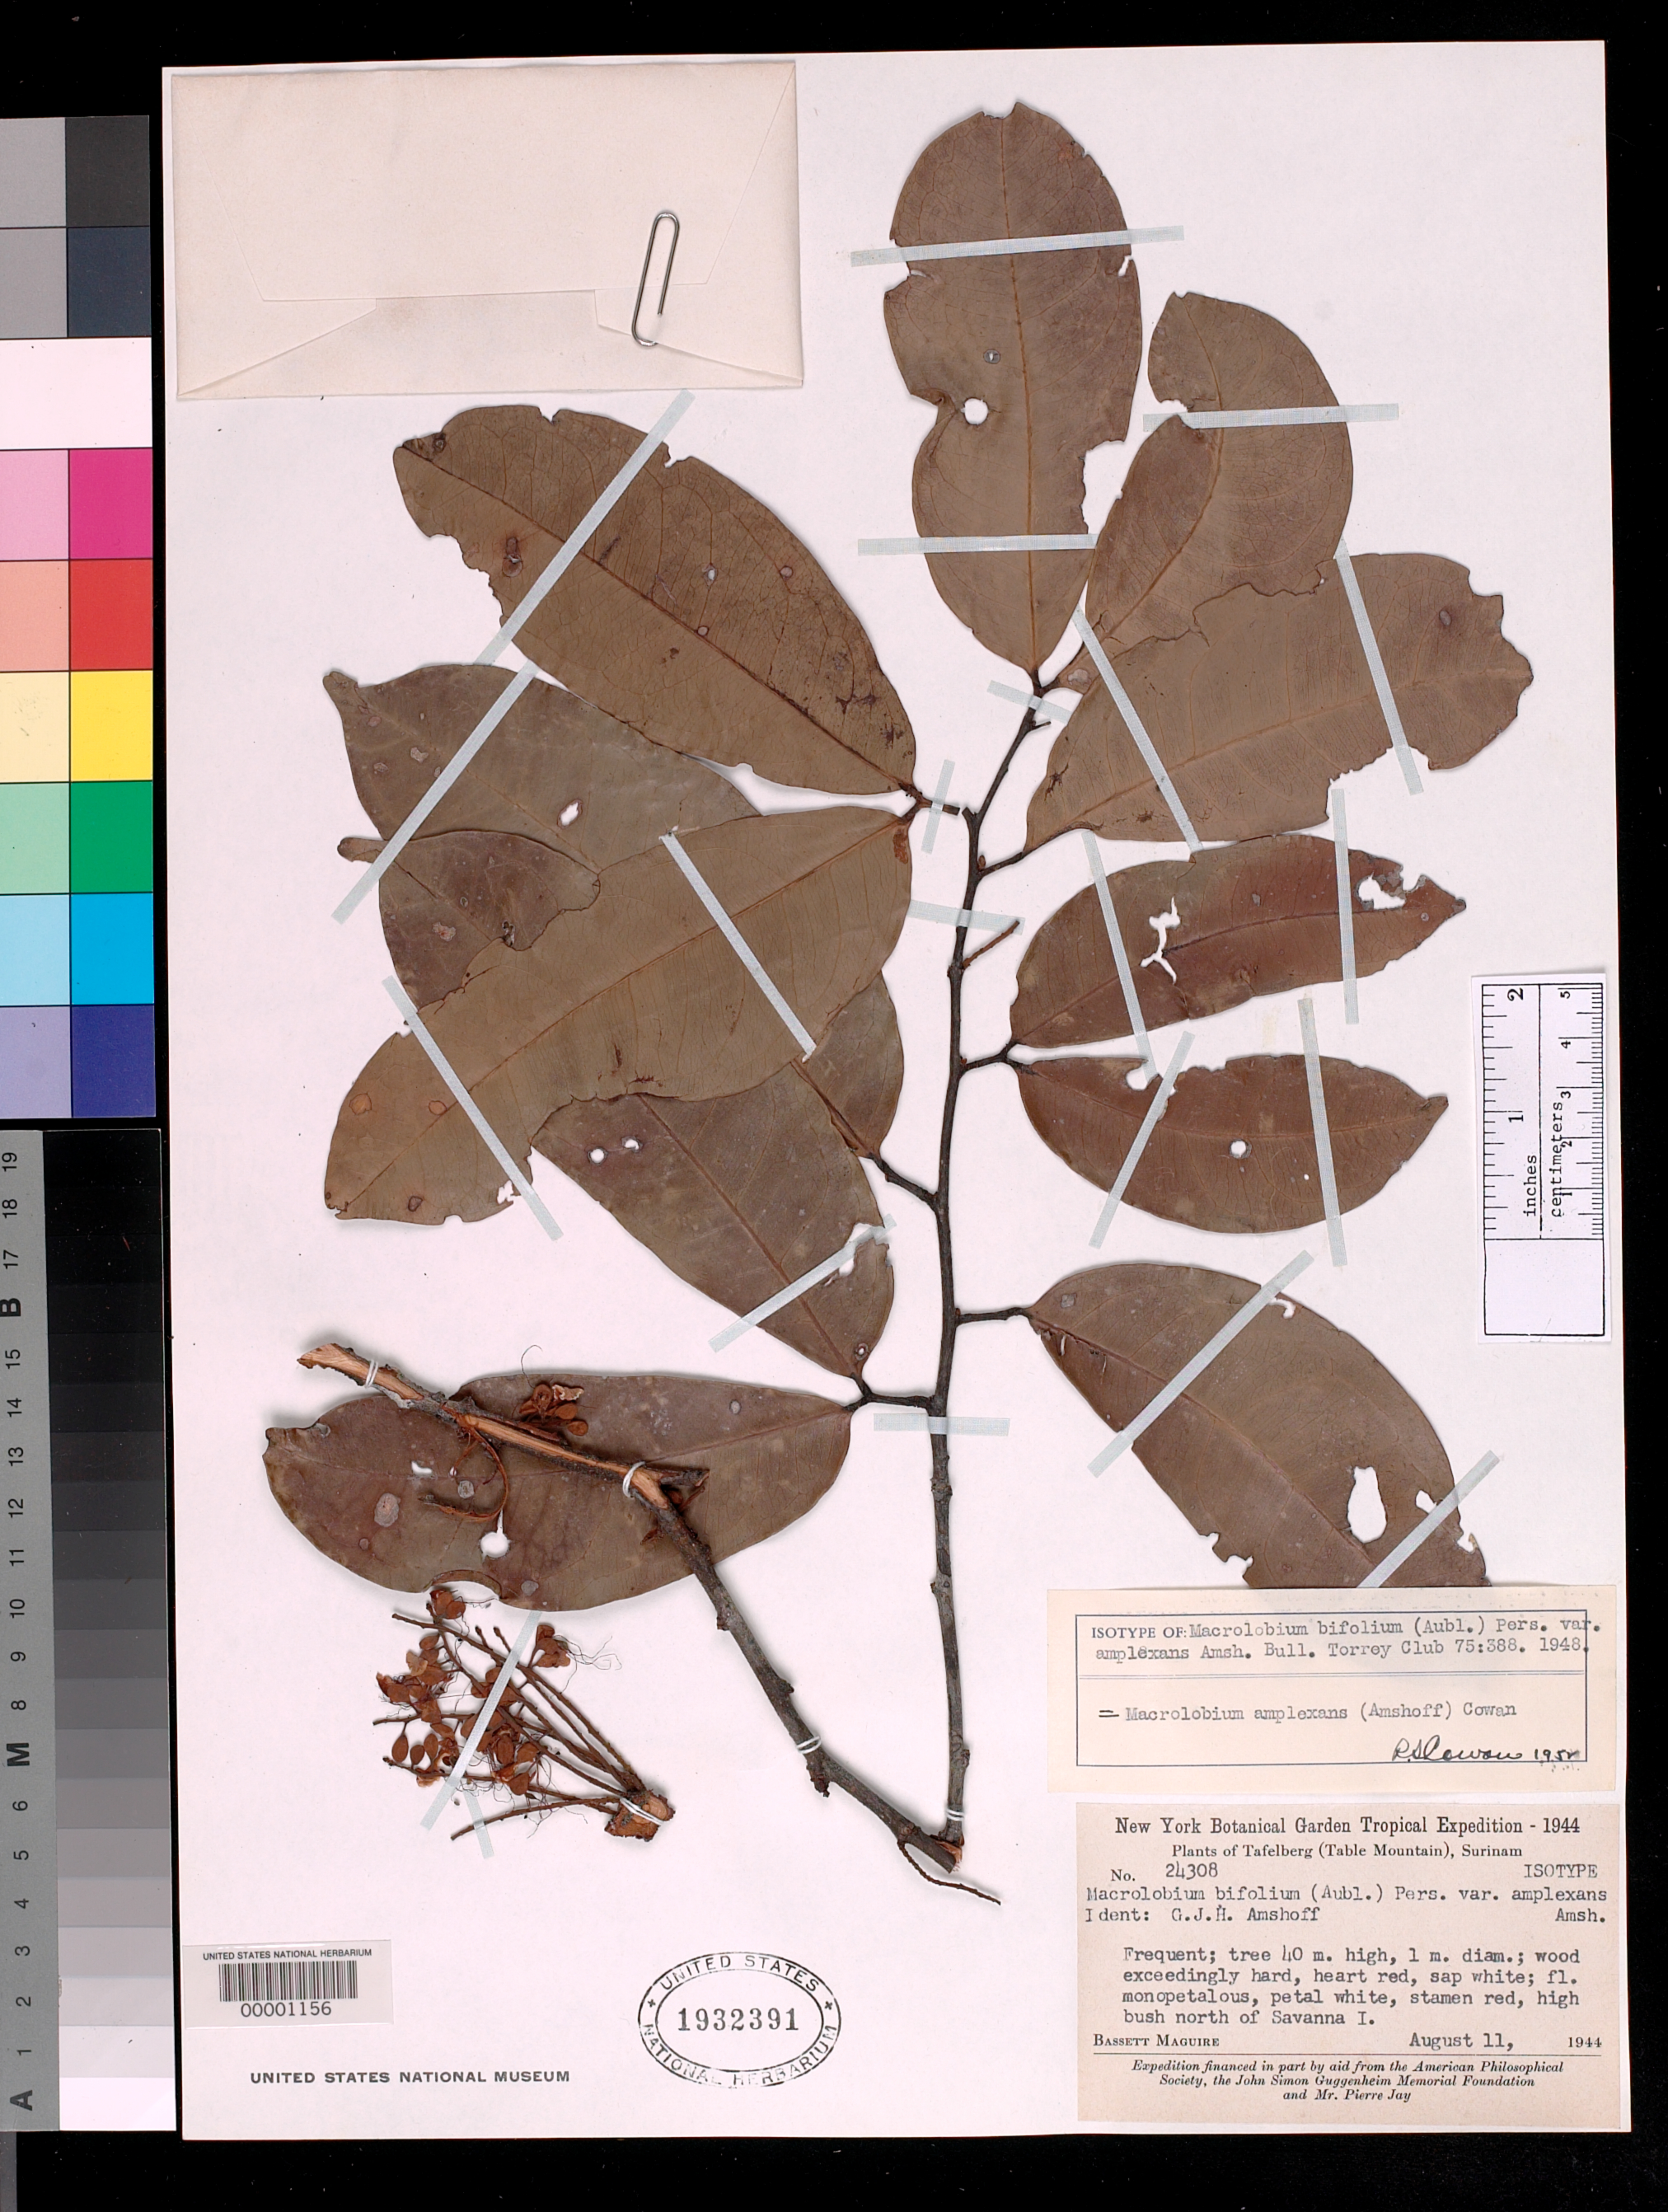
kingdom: Plantae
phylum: Tracheophyta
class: Magnoliopsida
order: Fabales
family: Fabaceae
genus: Macrolobium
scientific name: Macrolobium bifolium var. amplexans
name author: Amshoff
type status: Isotype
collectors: B. Maguire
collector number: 24308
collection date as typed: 11 Aug 1944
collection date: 1944-08-11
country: Suriname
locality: Tafelberg, N of Savanna I.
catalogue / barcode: US 1932391